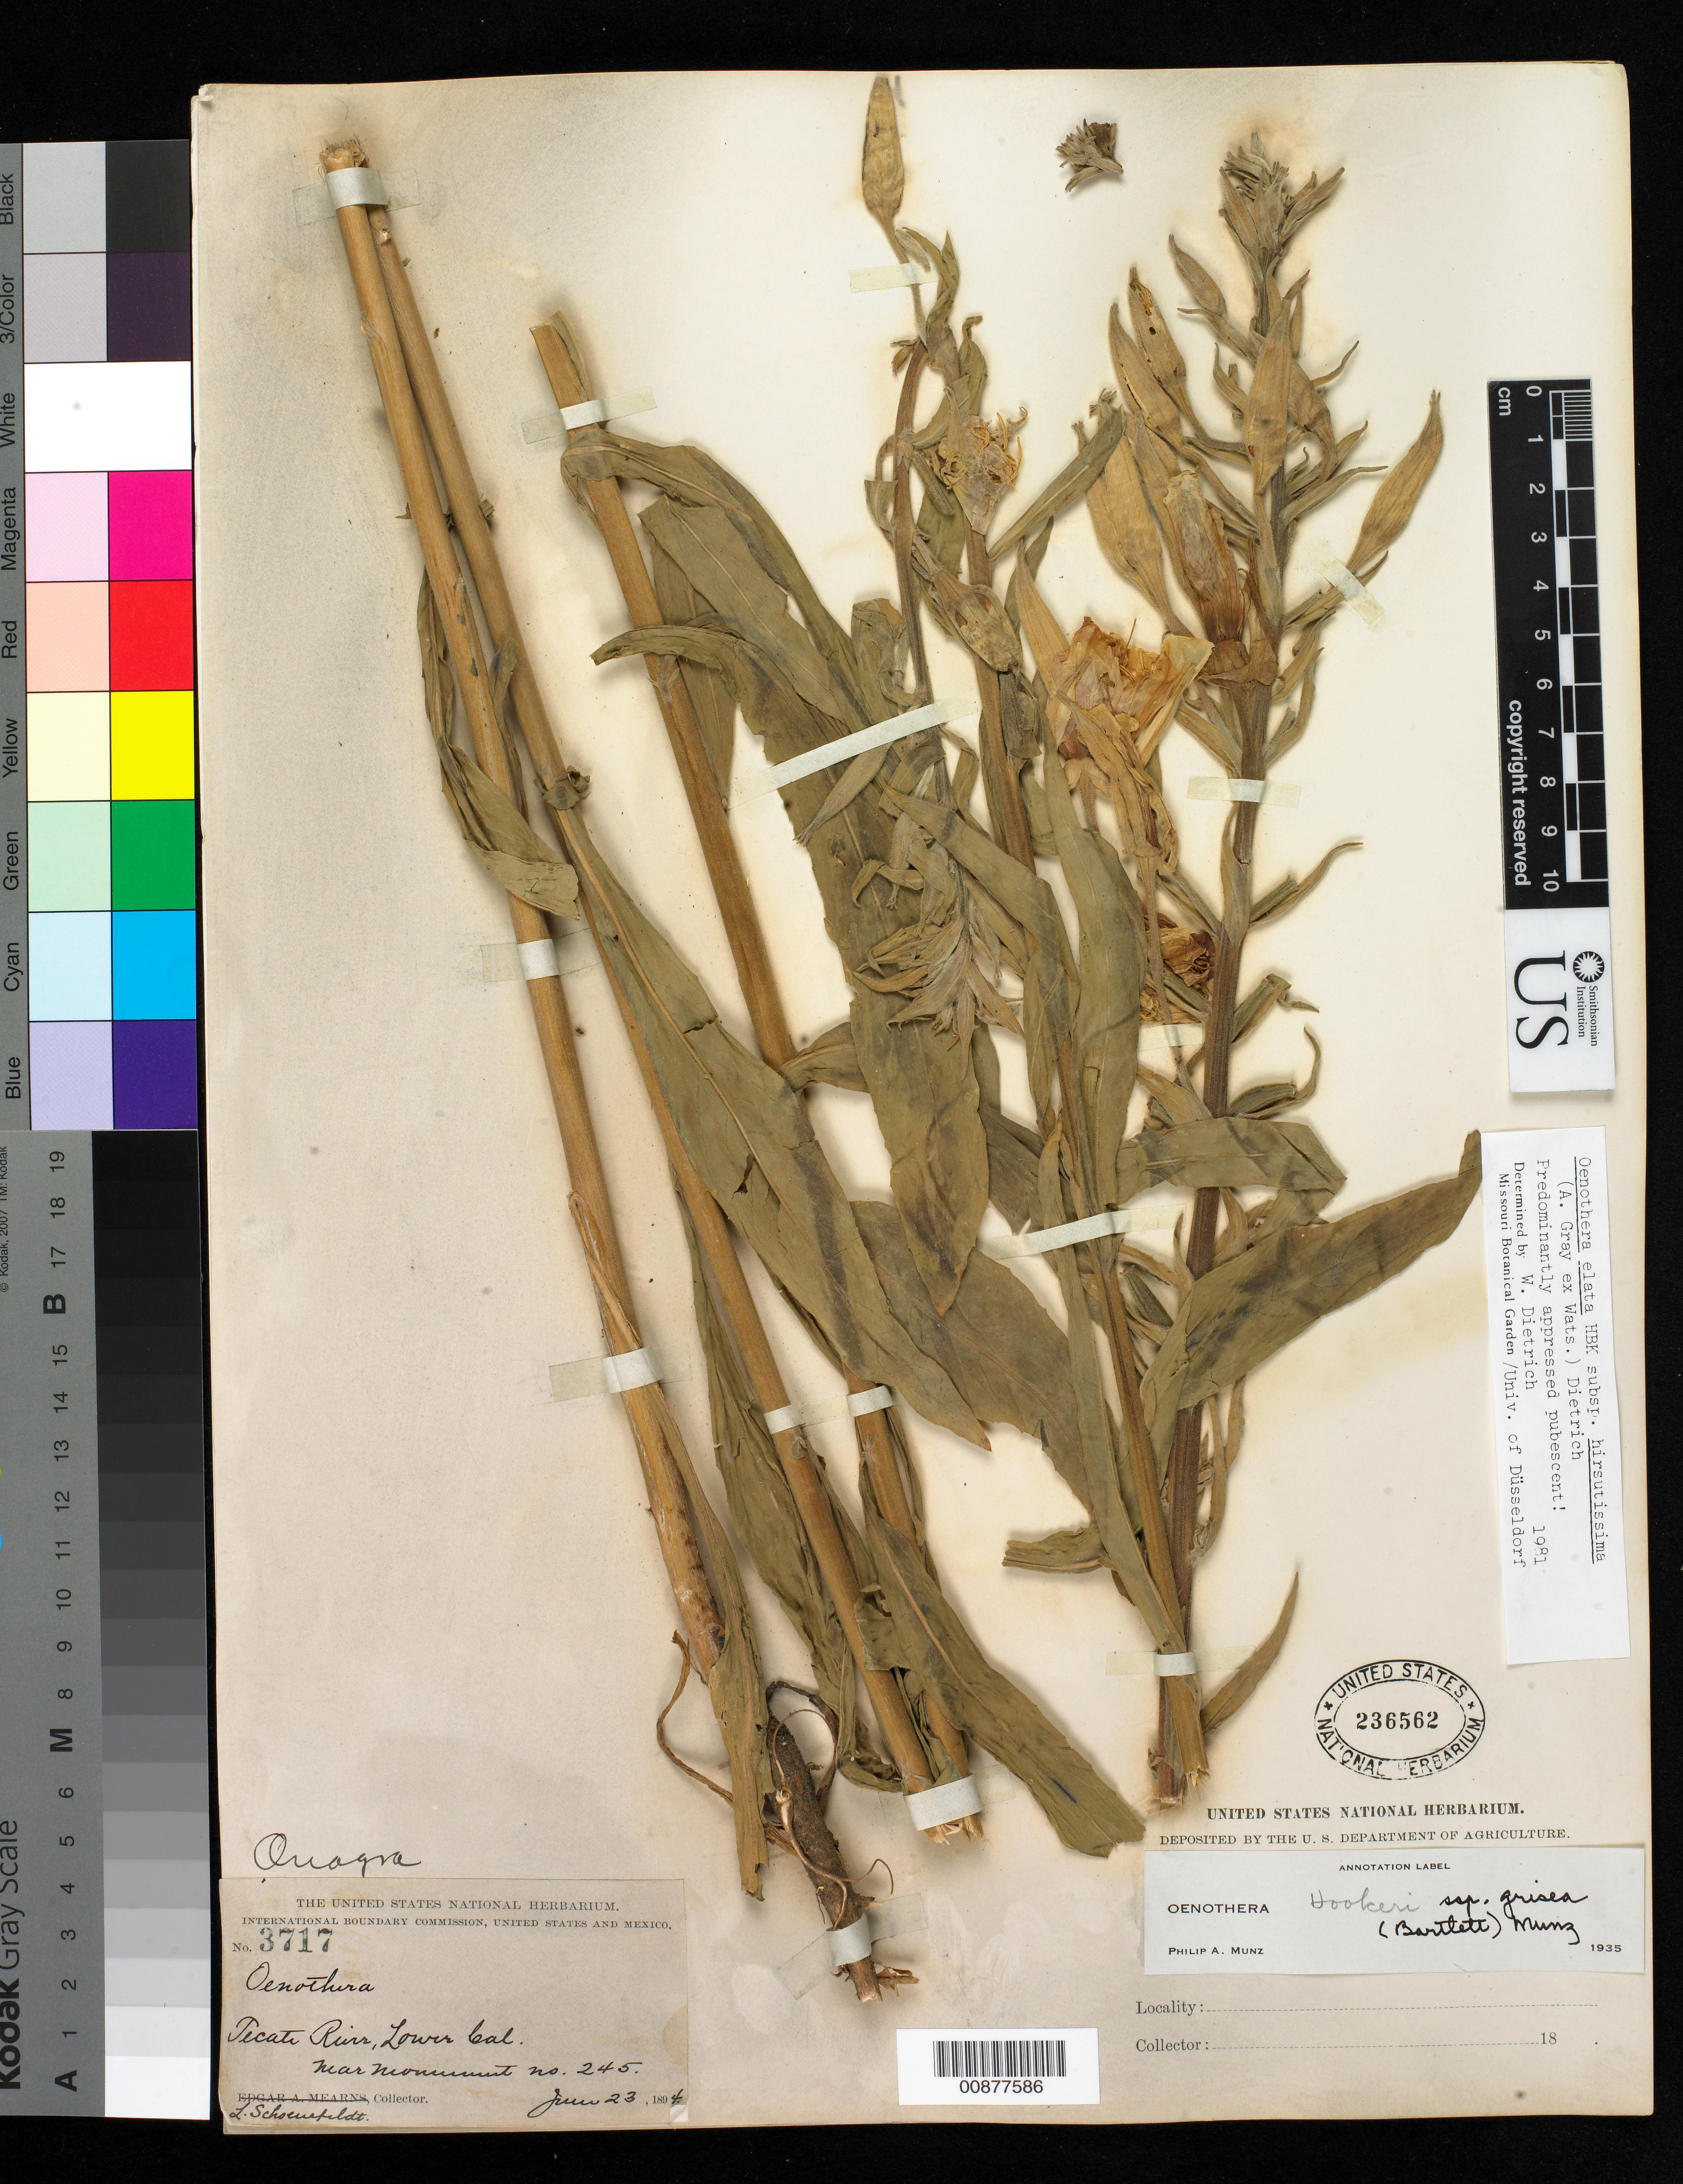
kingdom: Plantae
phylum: Tracheophyta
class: Magnoliopsida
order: Myrtales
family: Onagraceae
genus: Oenothera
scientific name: Oenothera elata subsp. hirsutissima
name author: (A. Gray ex S. Watson) W. Dietr.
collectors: L. Schoenfeldt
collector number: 3717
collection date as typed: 23 Jun 1894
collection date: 1894-06-23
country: Mexico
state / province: Baja California Norte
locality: Tecate River, near monument no. 245. Baja California.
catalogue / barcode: US 236562